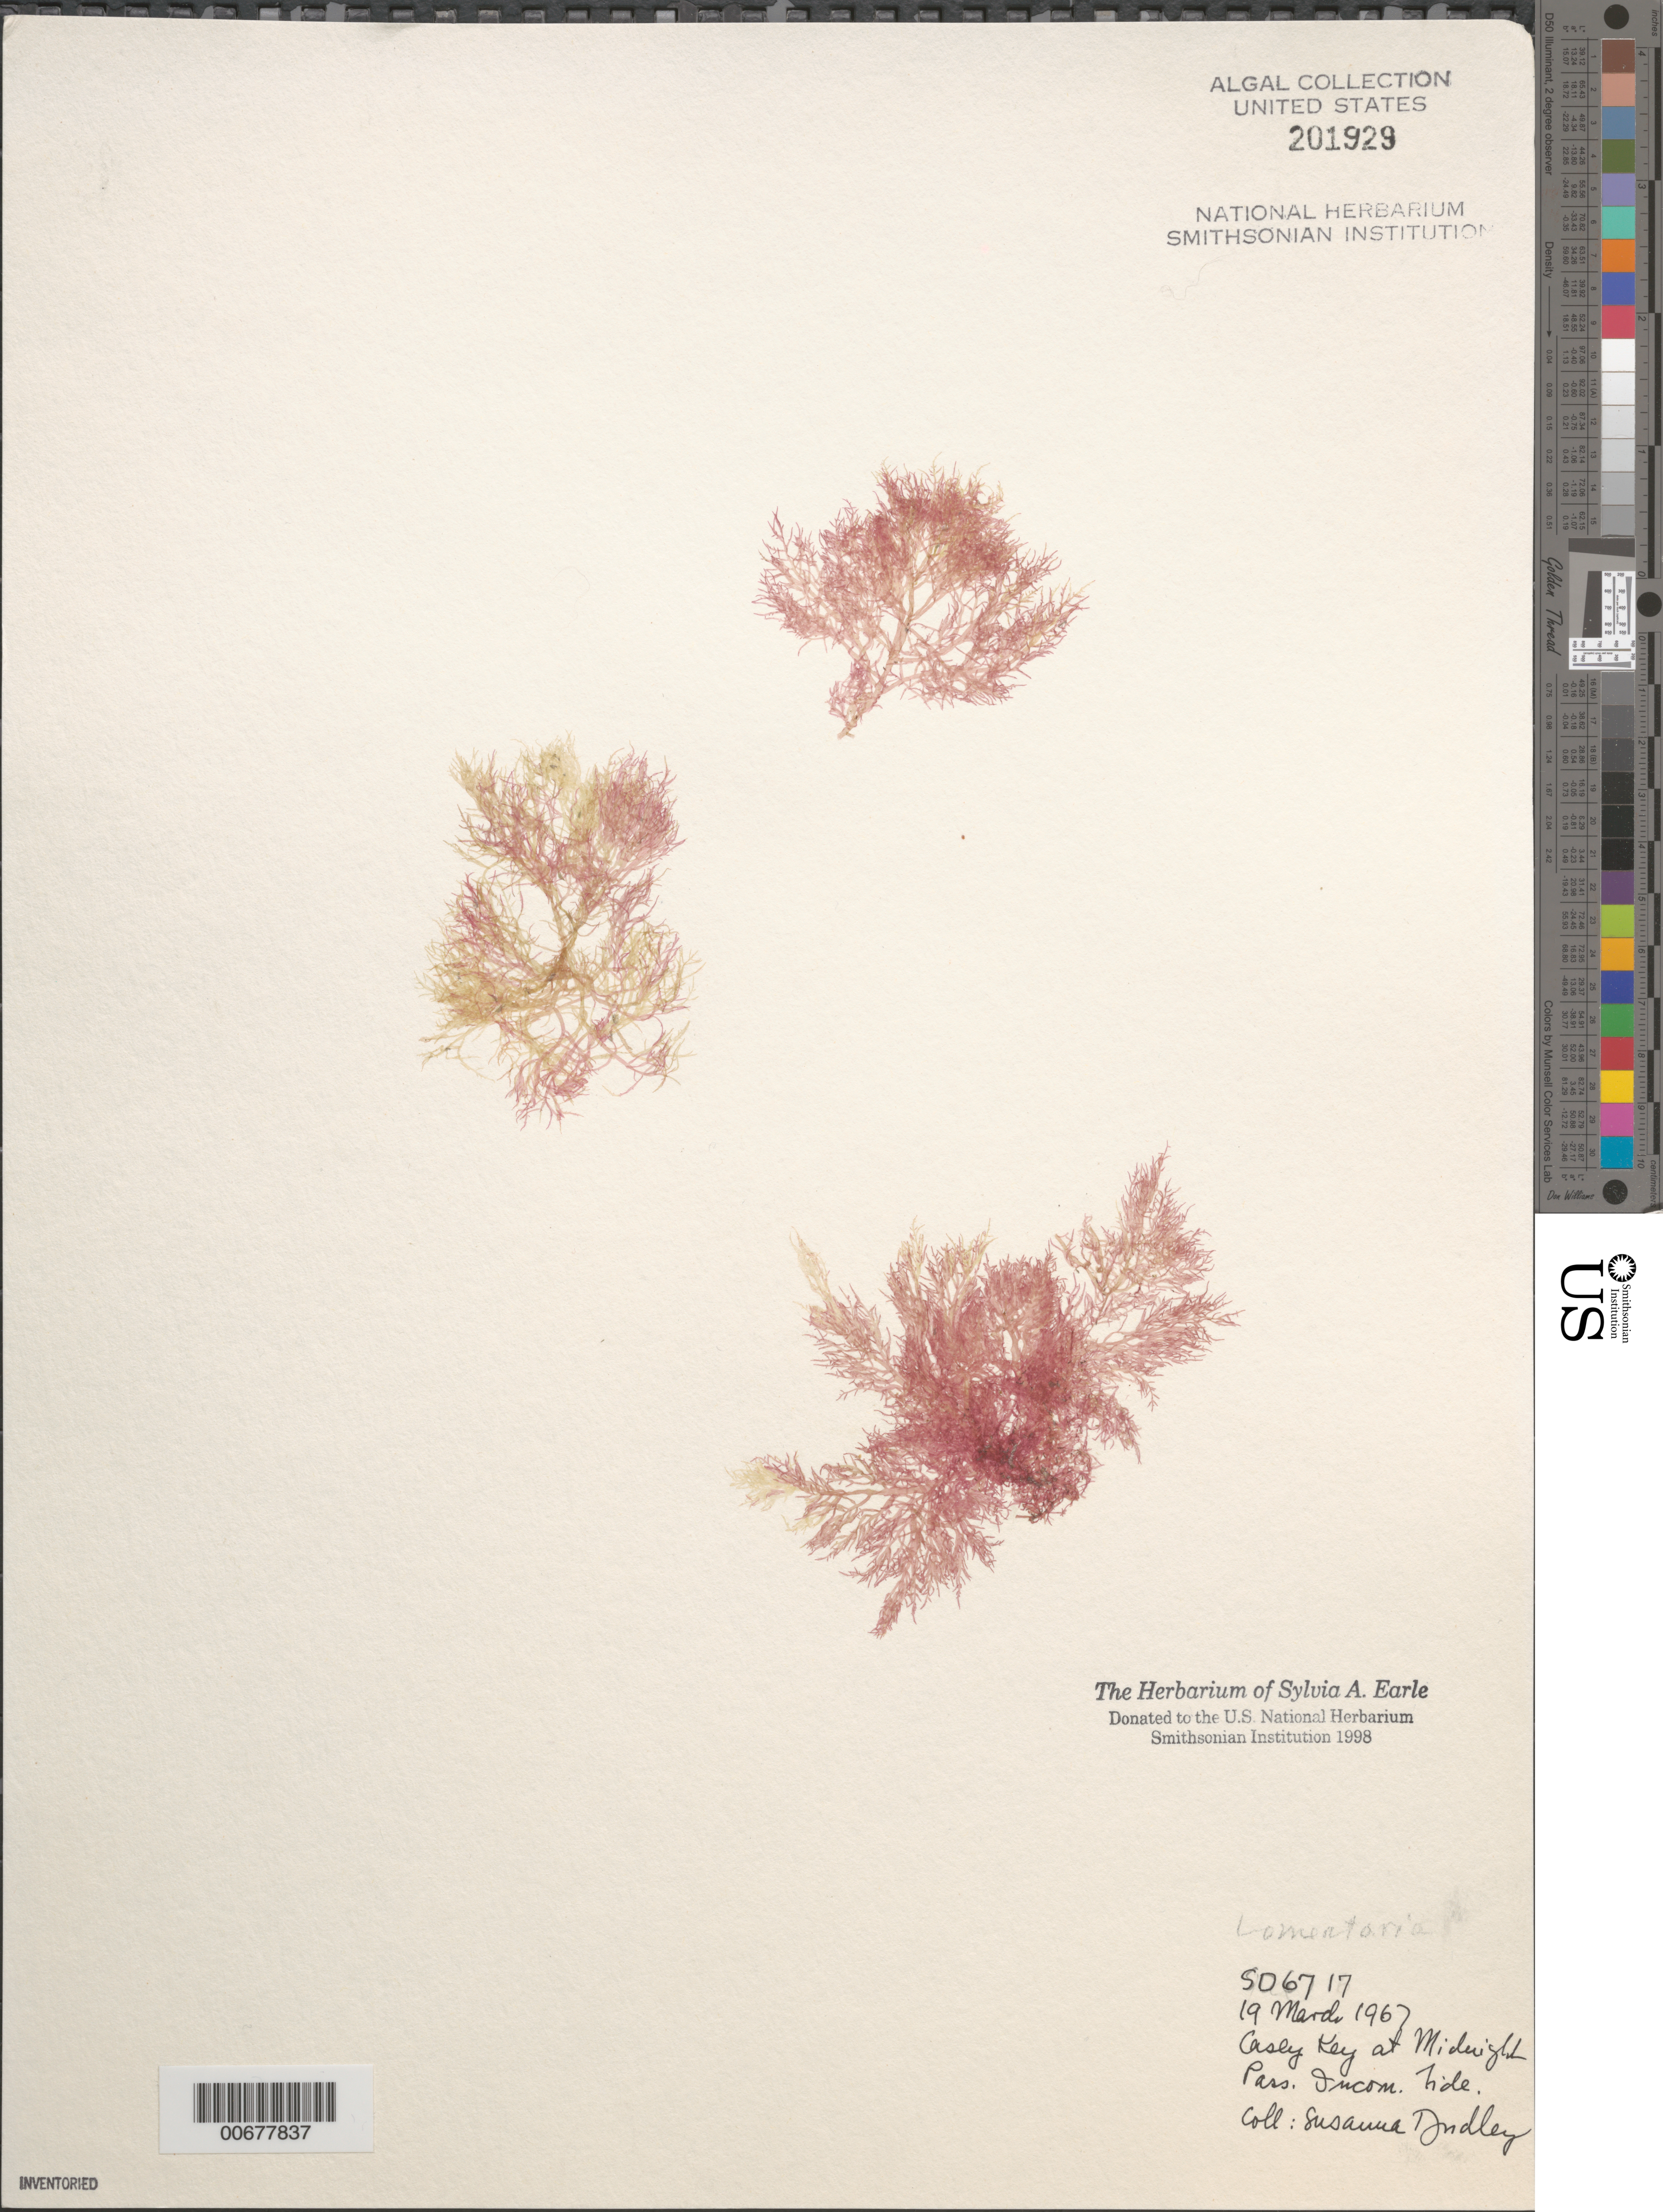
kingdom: Plantae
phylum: Rhodophyta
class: Florideophyceae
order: Rhodymeniales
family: Lomentariaceae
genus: Lomentaria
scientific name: Lomentaria sp.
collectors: S. Dudley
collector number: SD 67 17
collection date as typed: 19 Mar 1967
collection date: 1967-03-19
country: United States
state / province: Florida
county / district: Sarasota County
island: Casey Key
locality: Midnight Pass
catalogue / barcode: US 201929